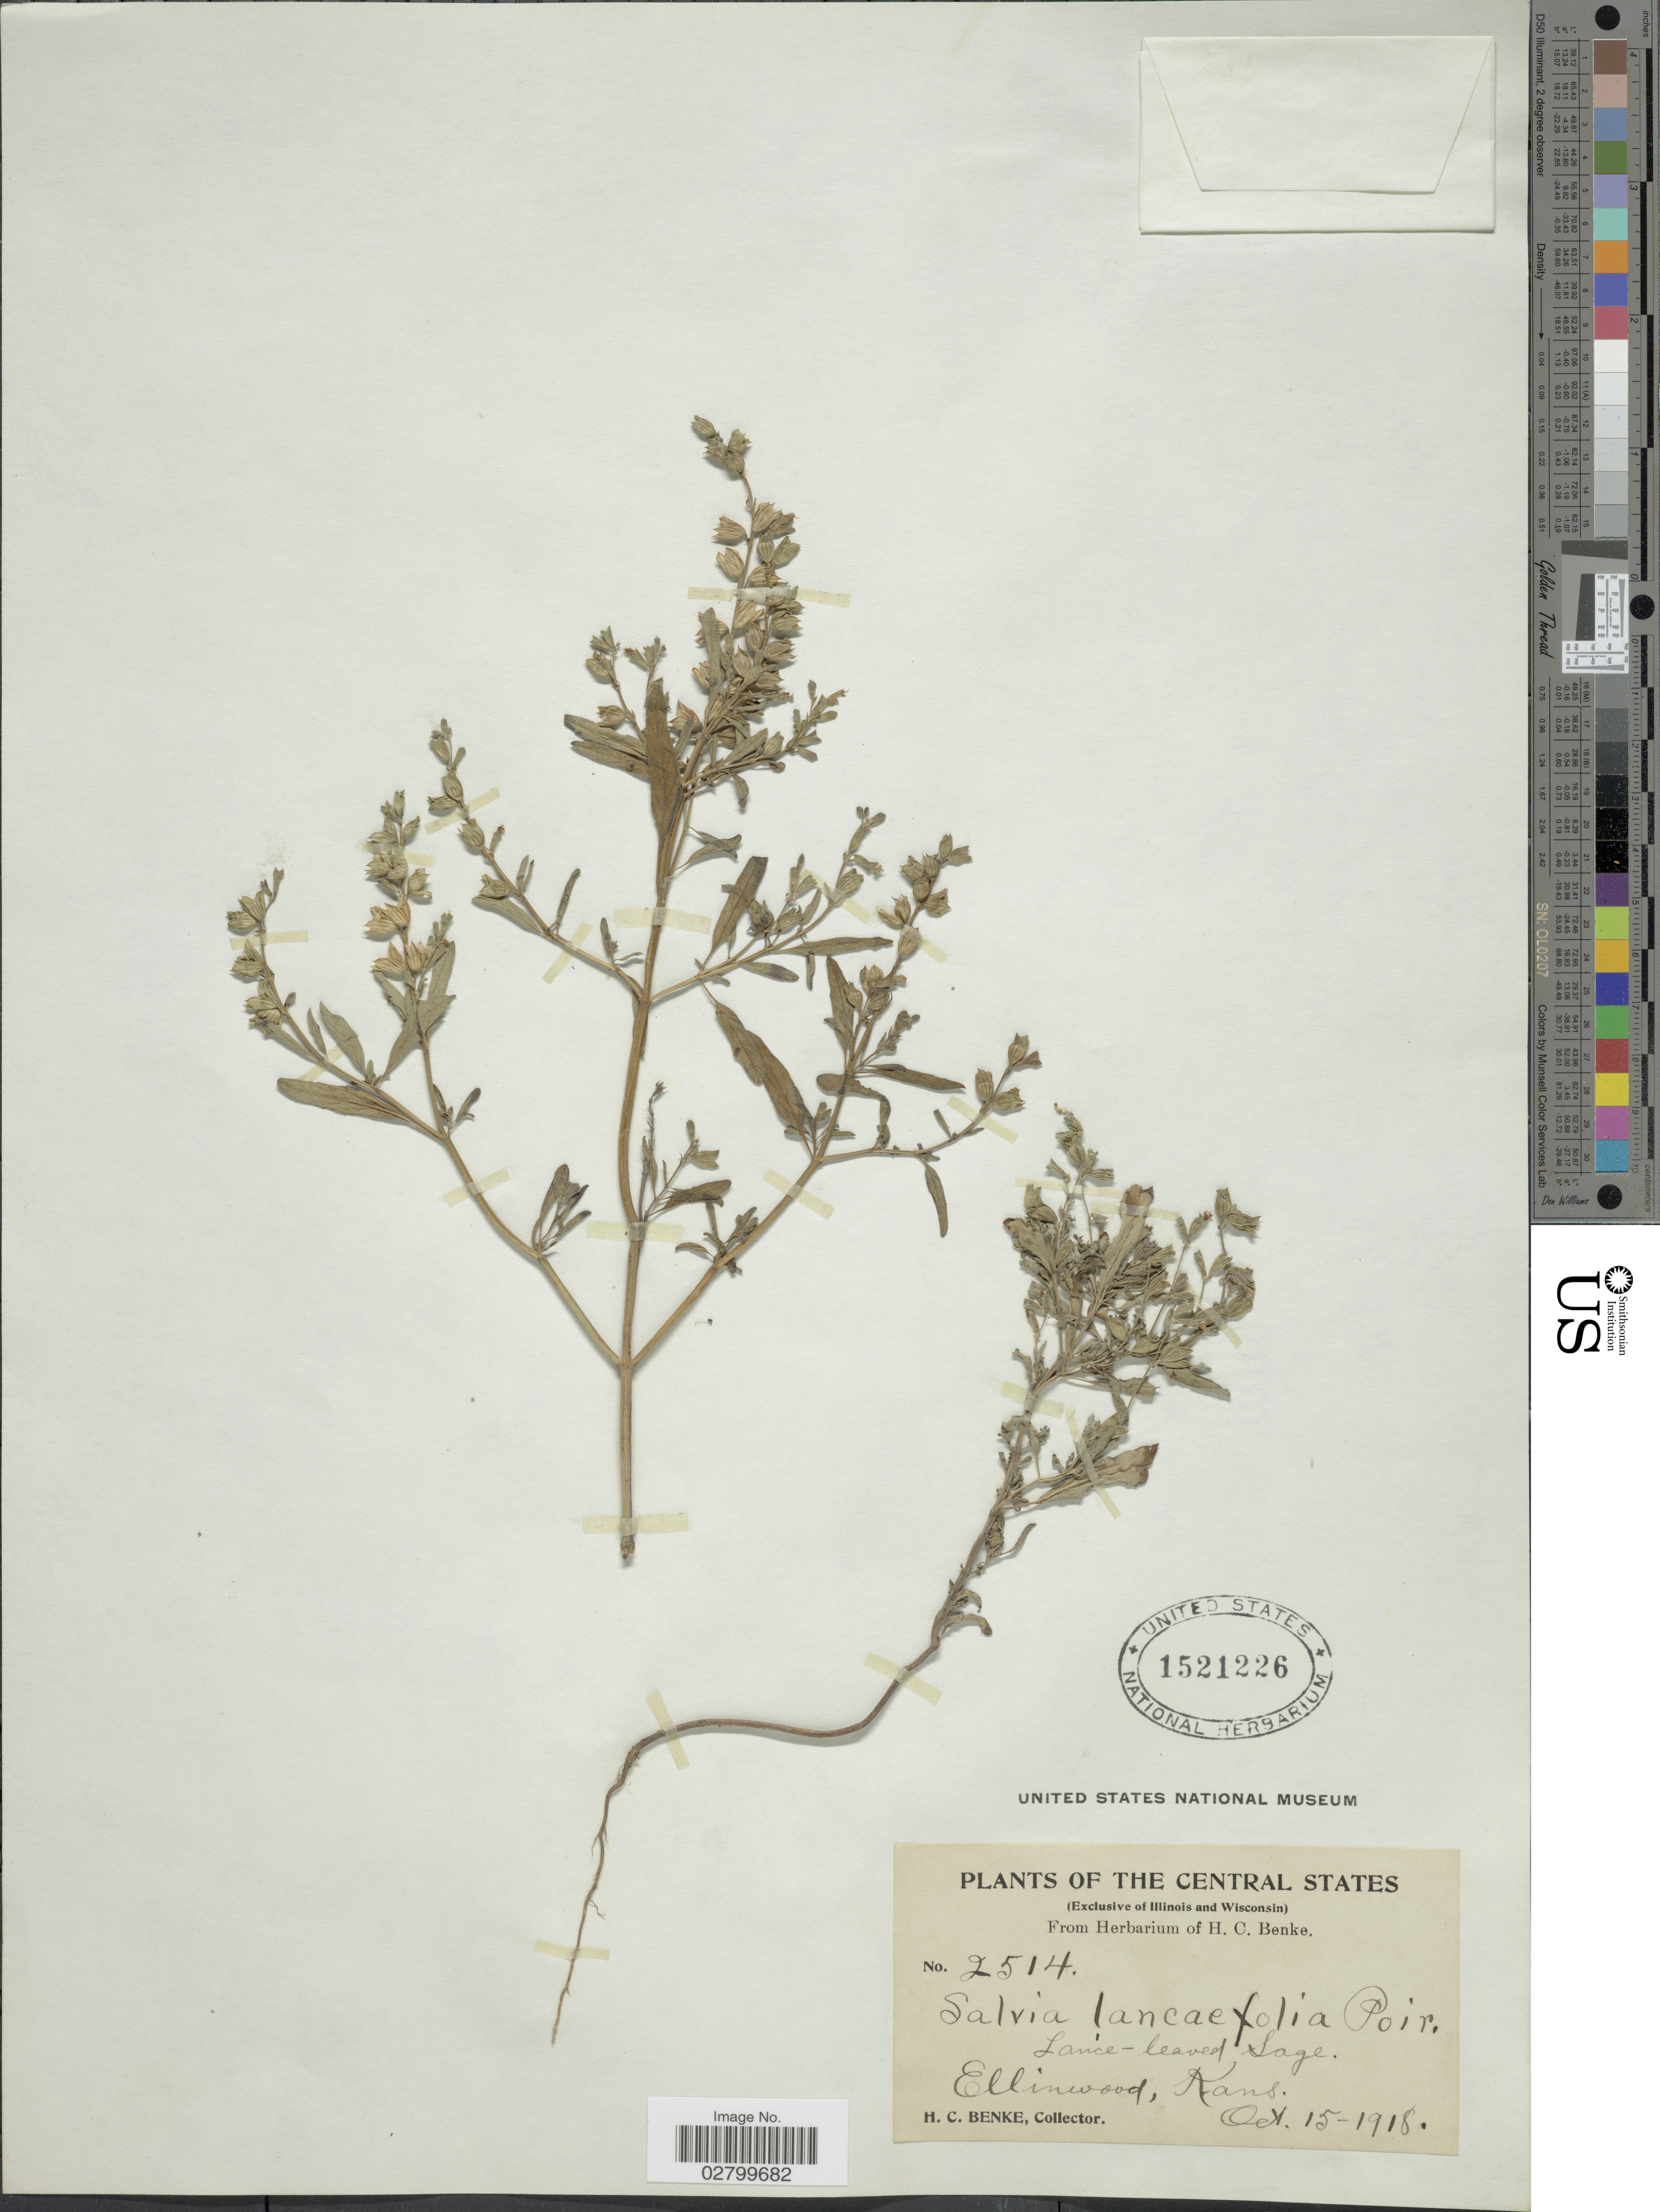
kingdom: Plantae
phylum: Tracheophyta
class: Magnoliopsida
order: Lamiales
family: Lamiaceae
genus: Salvia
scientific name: Salvia lanceaefolia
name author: Lam.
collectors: H. Benke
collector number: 2514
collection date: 1918-10-15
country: United States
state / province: Kansas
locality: Central States. Ellinwood, Kans.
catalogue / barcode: US 1521226